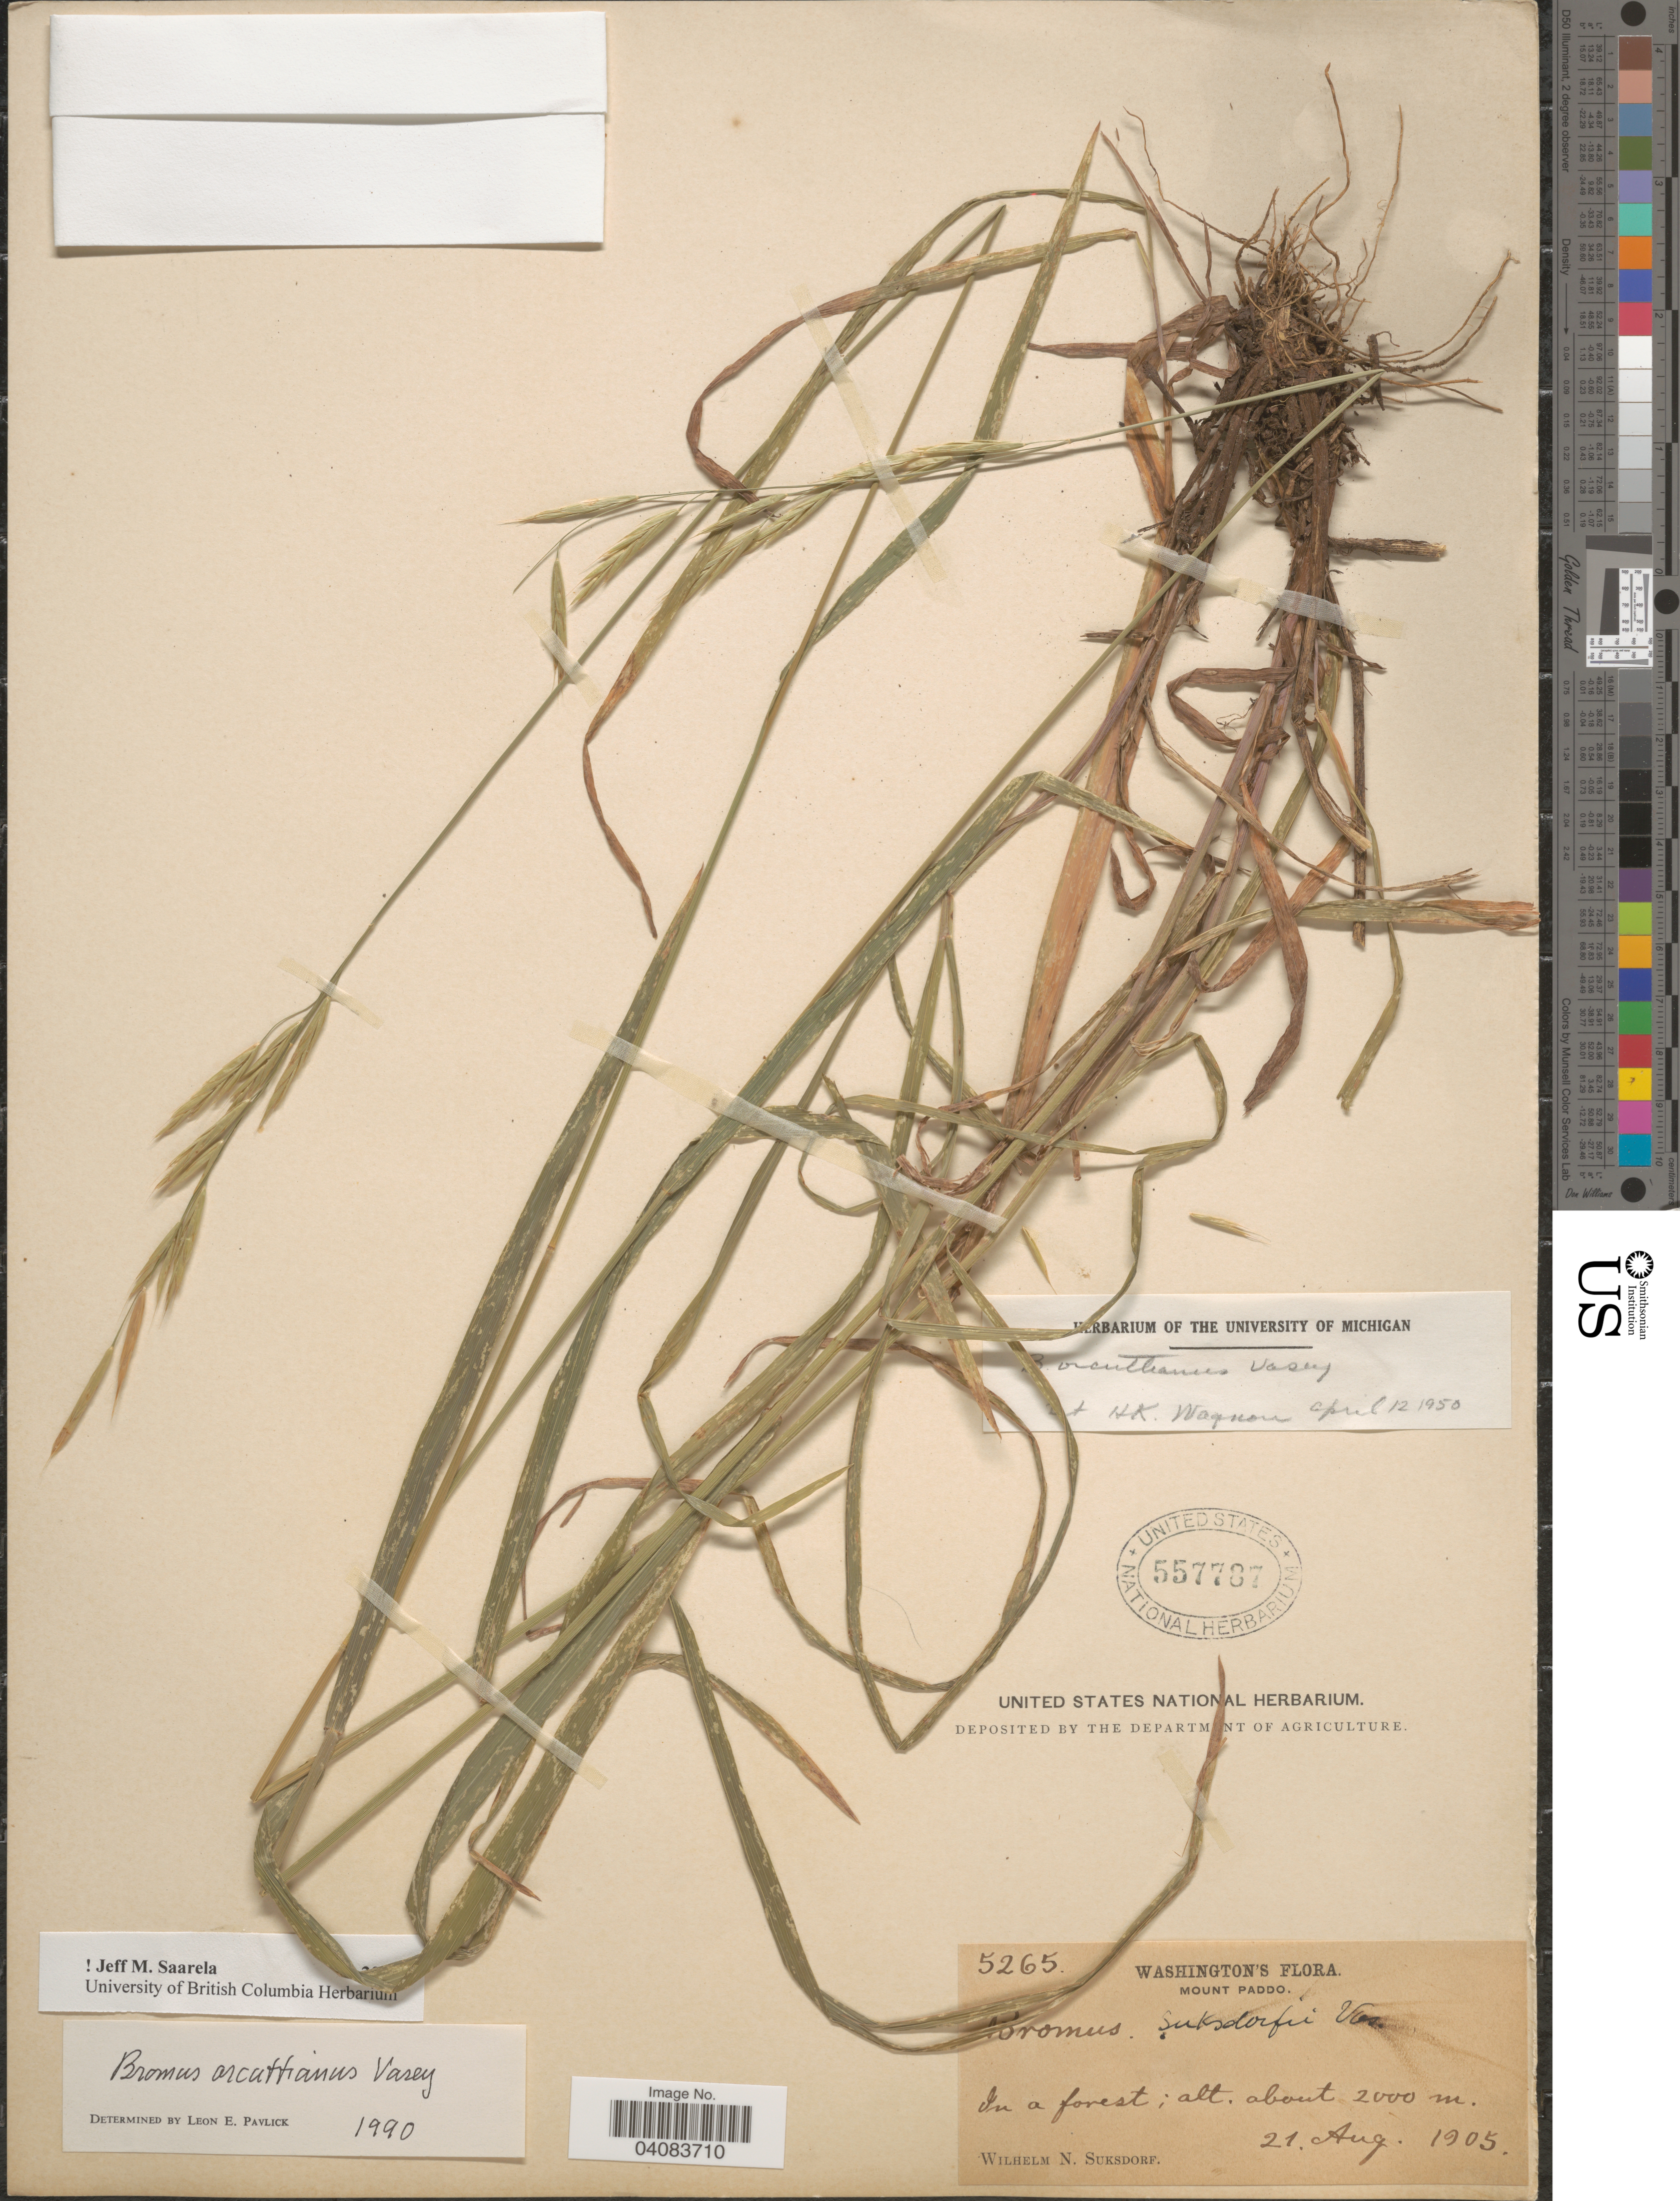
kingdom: Plantae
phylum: Tracheophyta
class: Liliopsida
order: Poales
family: Poaceae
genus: Bromus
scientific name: Bromus orcuttianus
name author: Vasey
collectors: W. N. Suksdorf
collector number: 5265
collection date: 1905-08-21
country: United States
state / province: Washington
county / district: Skamania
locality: Mount Paddo. In a forest.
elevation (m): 2000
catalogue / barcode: US 557787